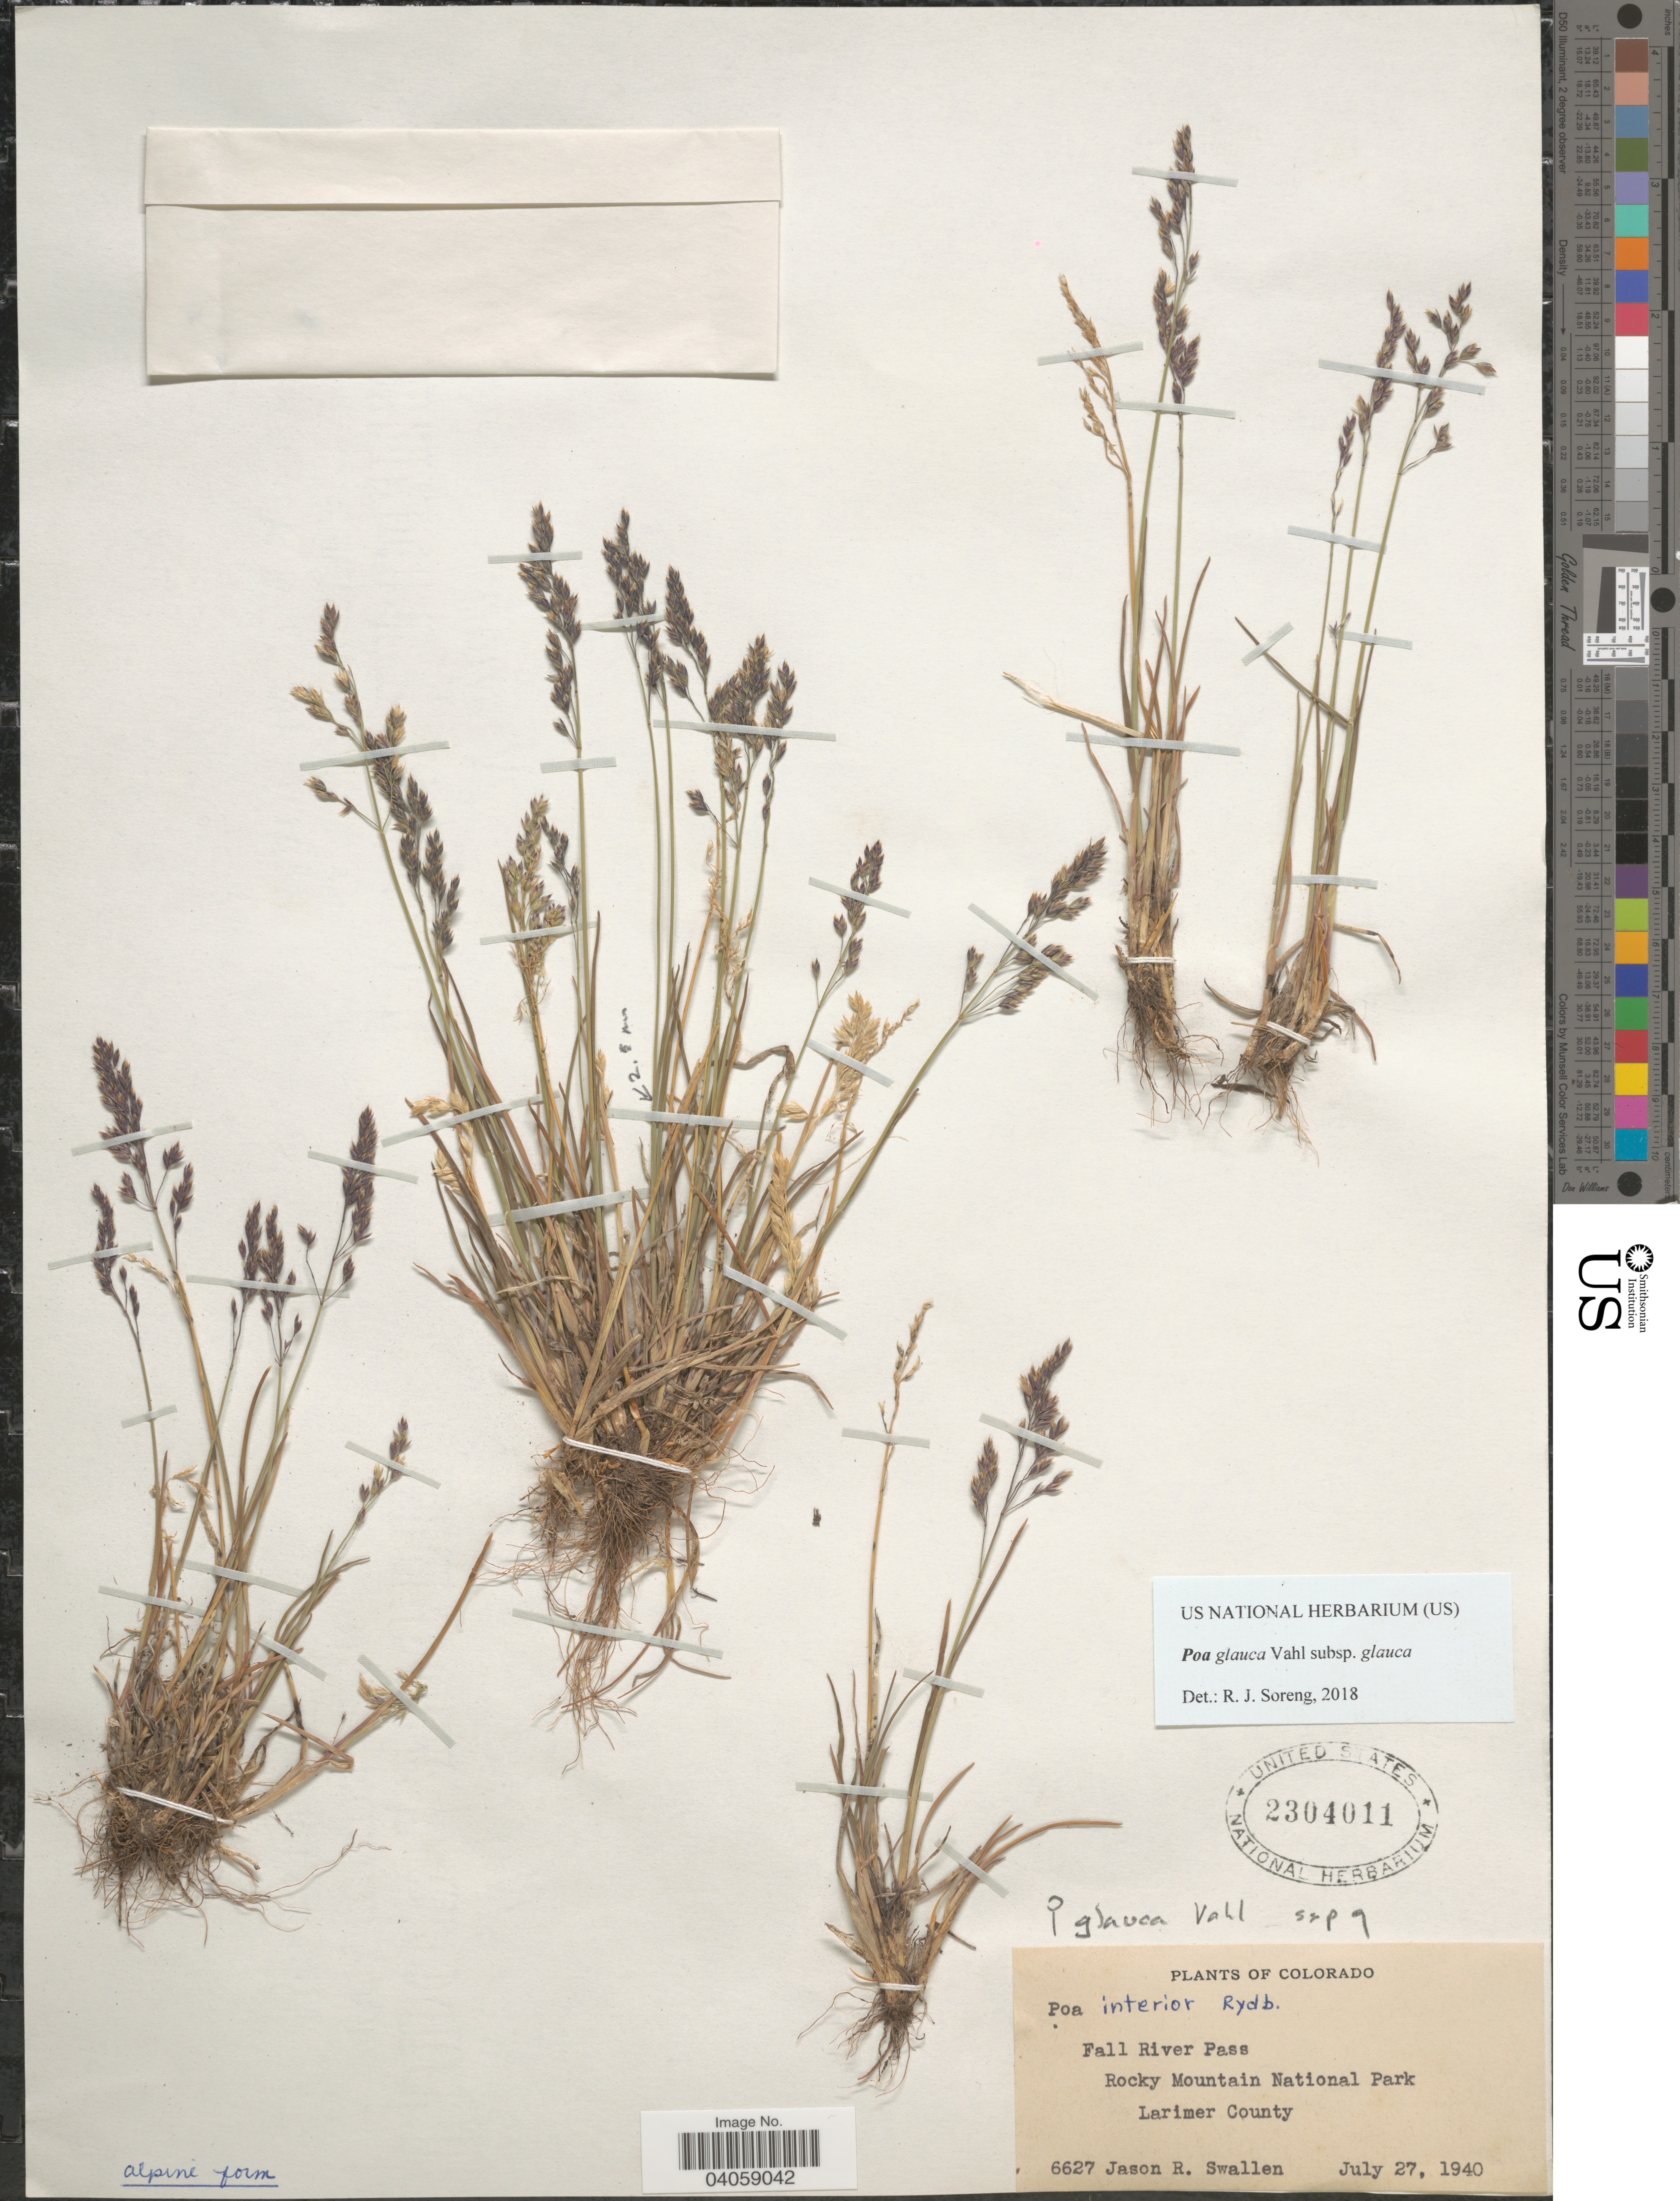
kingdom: Plantae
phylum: Tracheophyta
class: Liliopsida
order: Poales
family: Poaceae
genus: Poa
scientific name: Poa glauca subsp. glauca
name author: Vahl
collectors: J. R. Swallen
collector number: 6627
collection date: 1940-07-27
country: United States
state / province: Colorado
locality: Fall River Pass. Rocky Mountain National Park. Larimer County.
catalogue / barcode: US 2304011